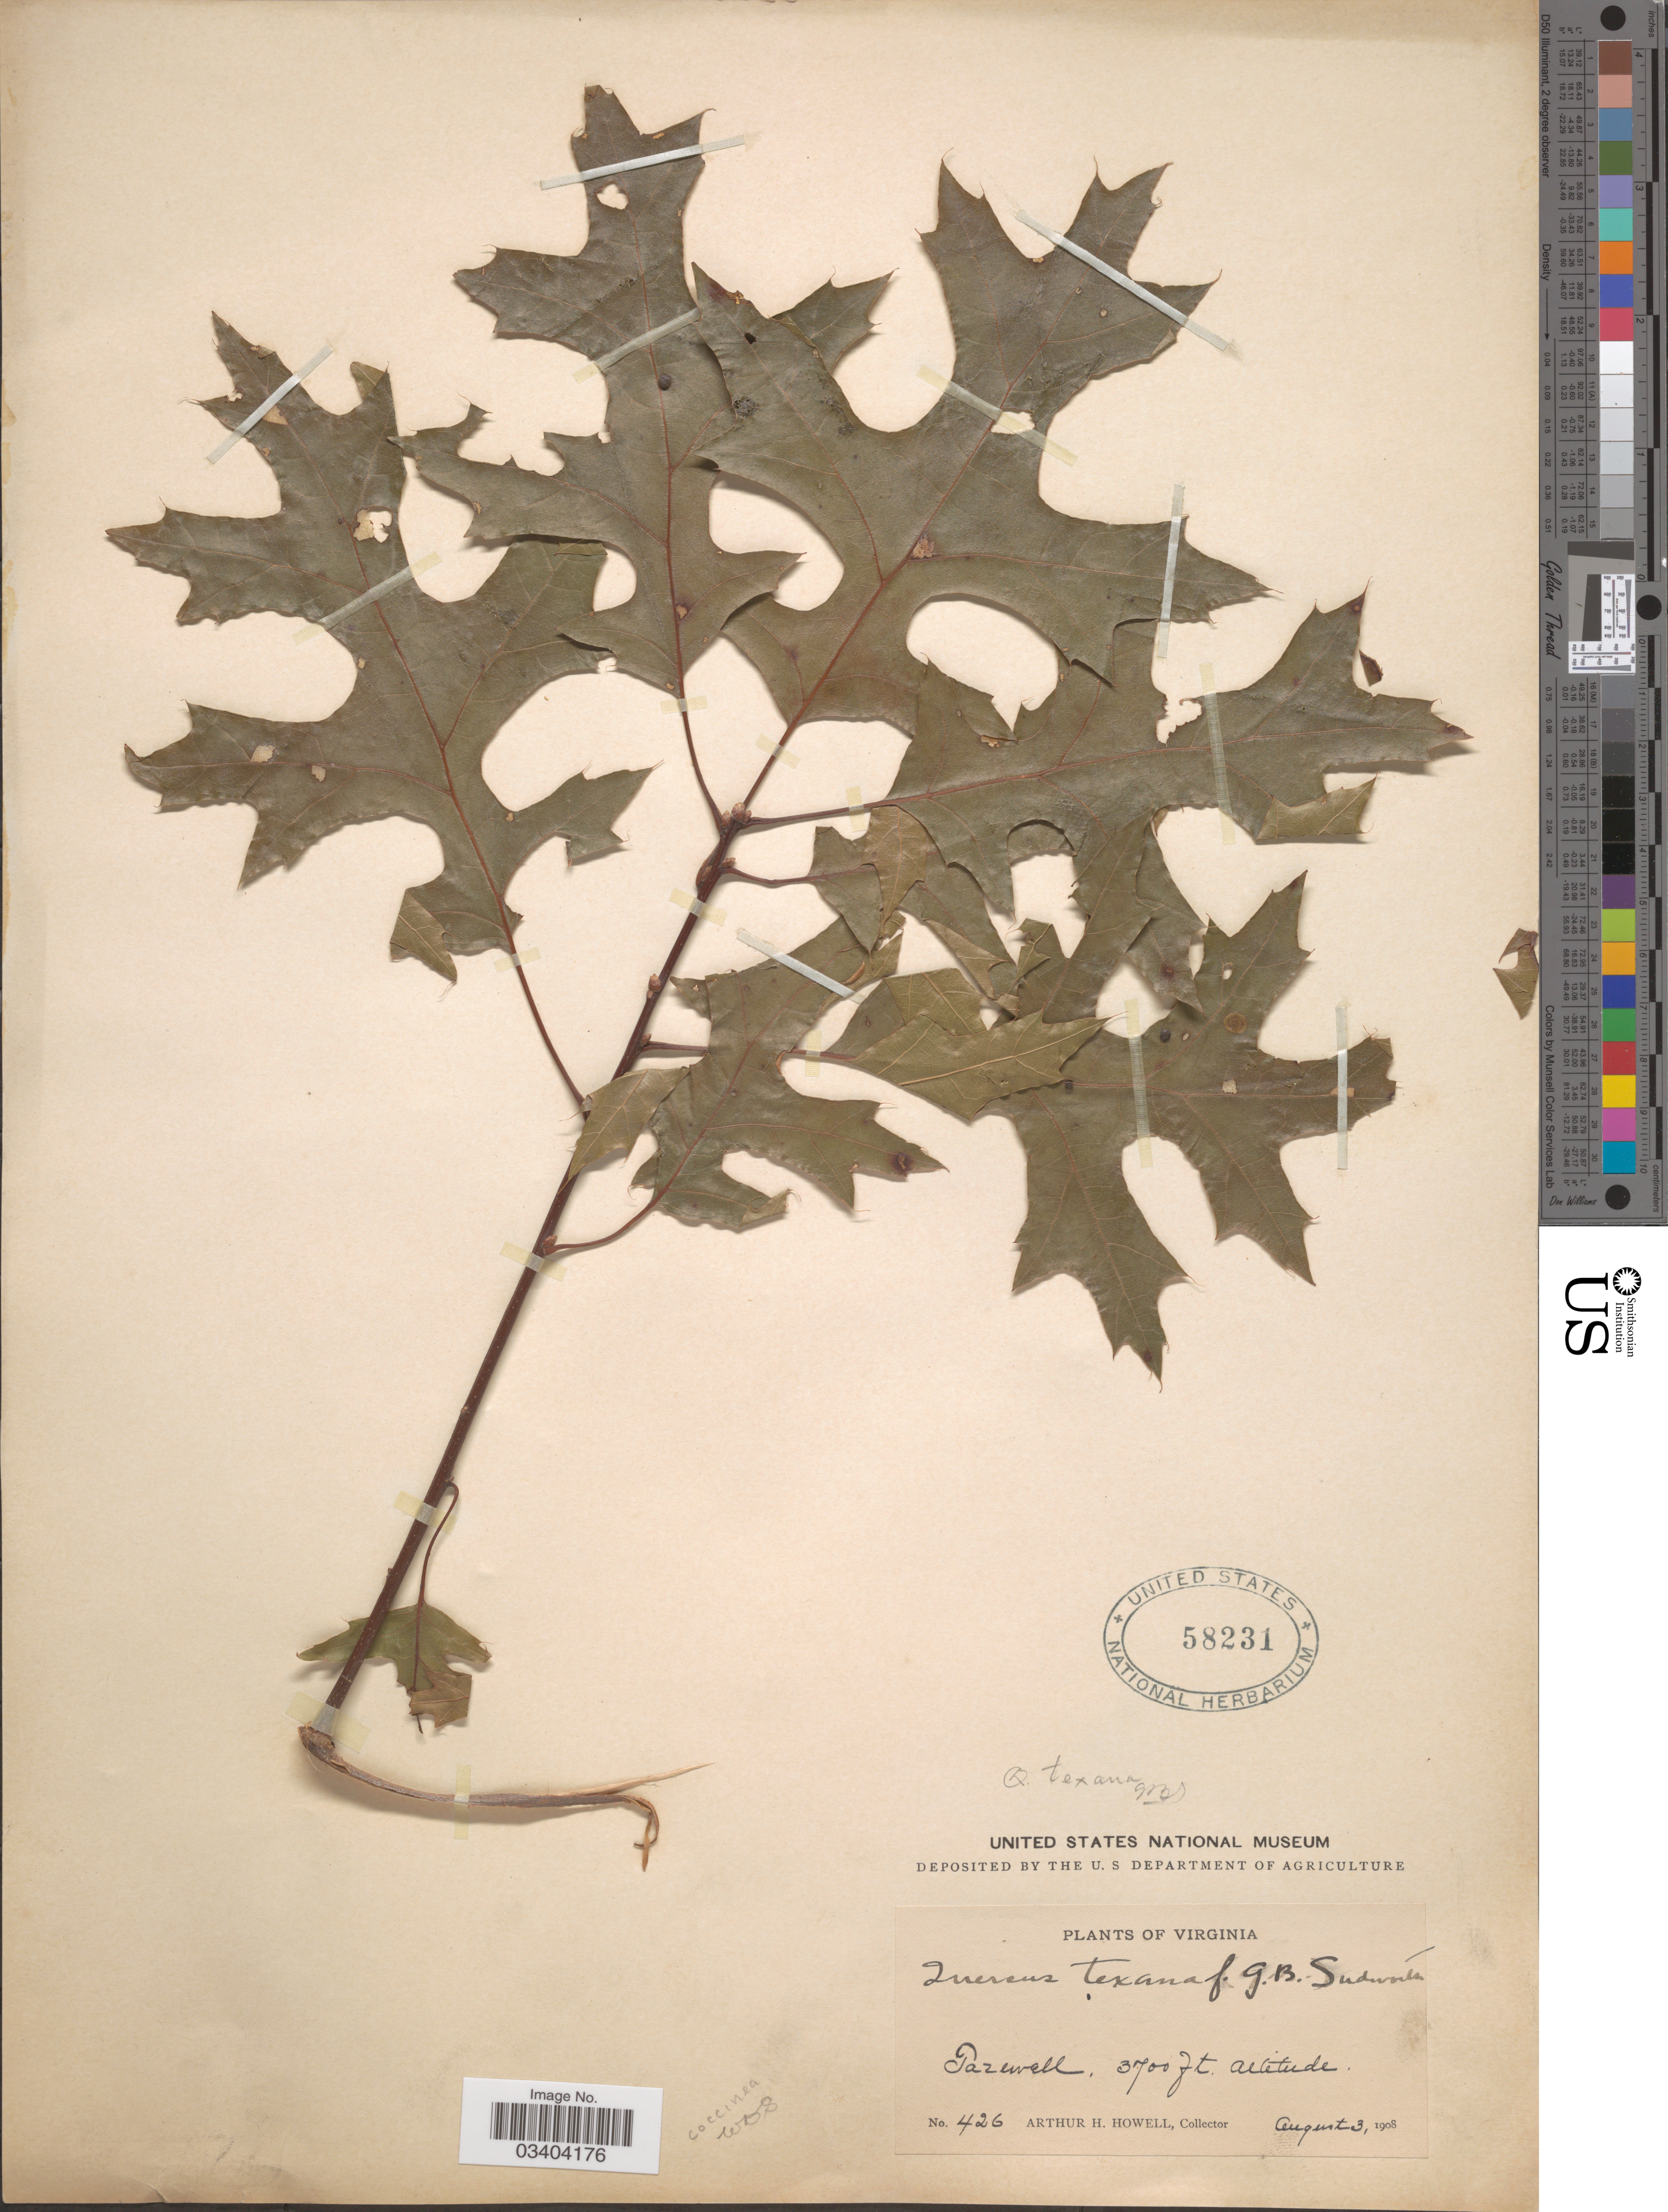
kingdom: Plantae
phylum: Tracheophyta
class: Magnoliopsida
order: Fagales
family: Fagaceae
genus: Quercus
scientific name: Quercus coccinea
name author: Münchh.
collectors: A. H. Howell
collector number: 426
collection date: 1908-08-03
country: United States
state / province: Virginia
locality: Tazewell.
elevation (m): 1128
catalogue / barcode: US 58231